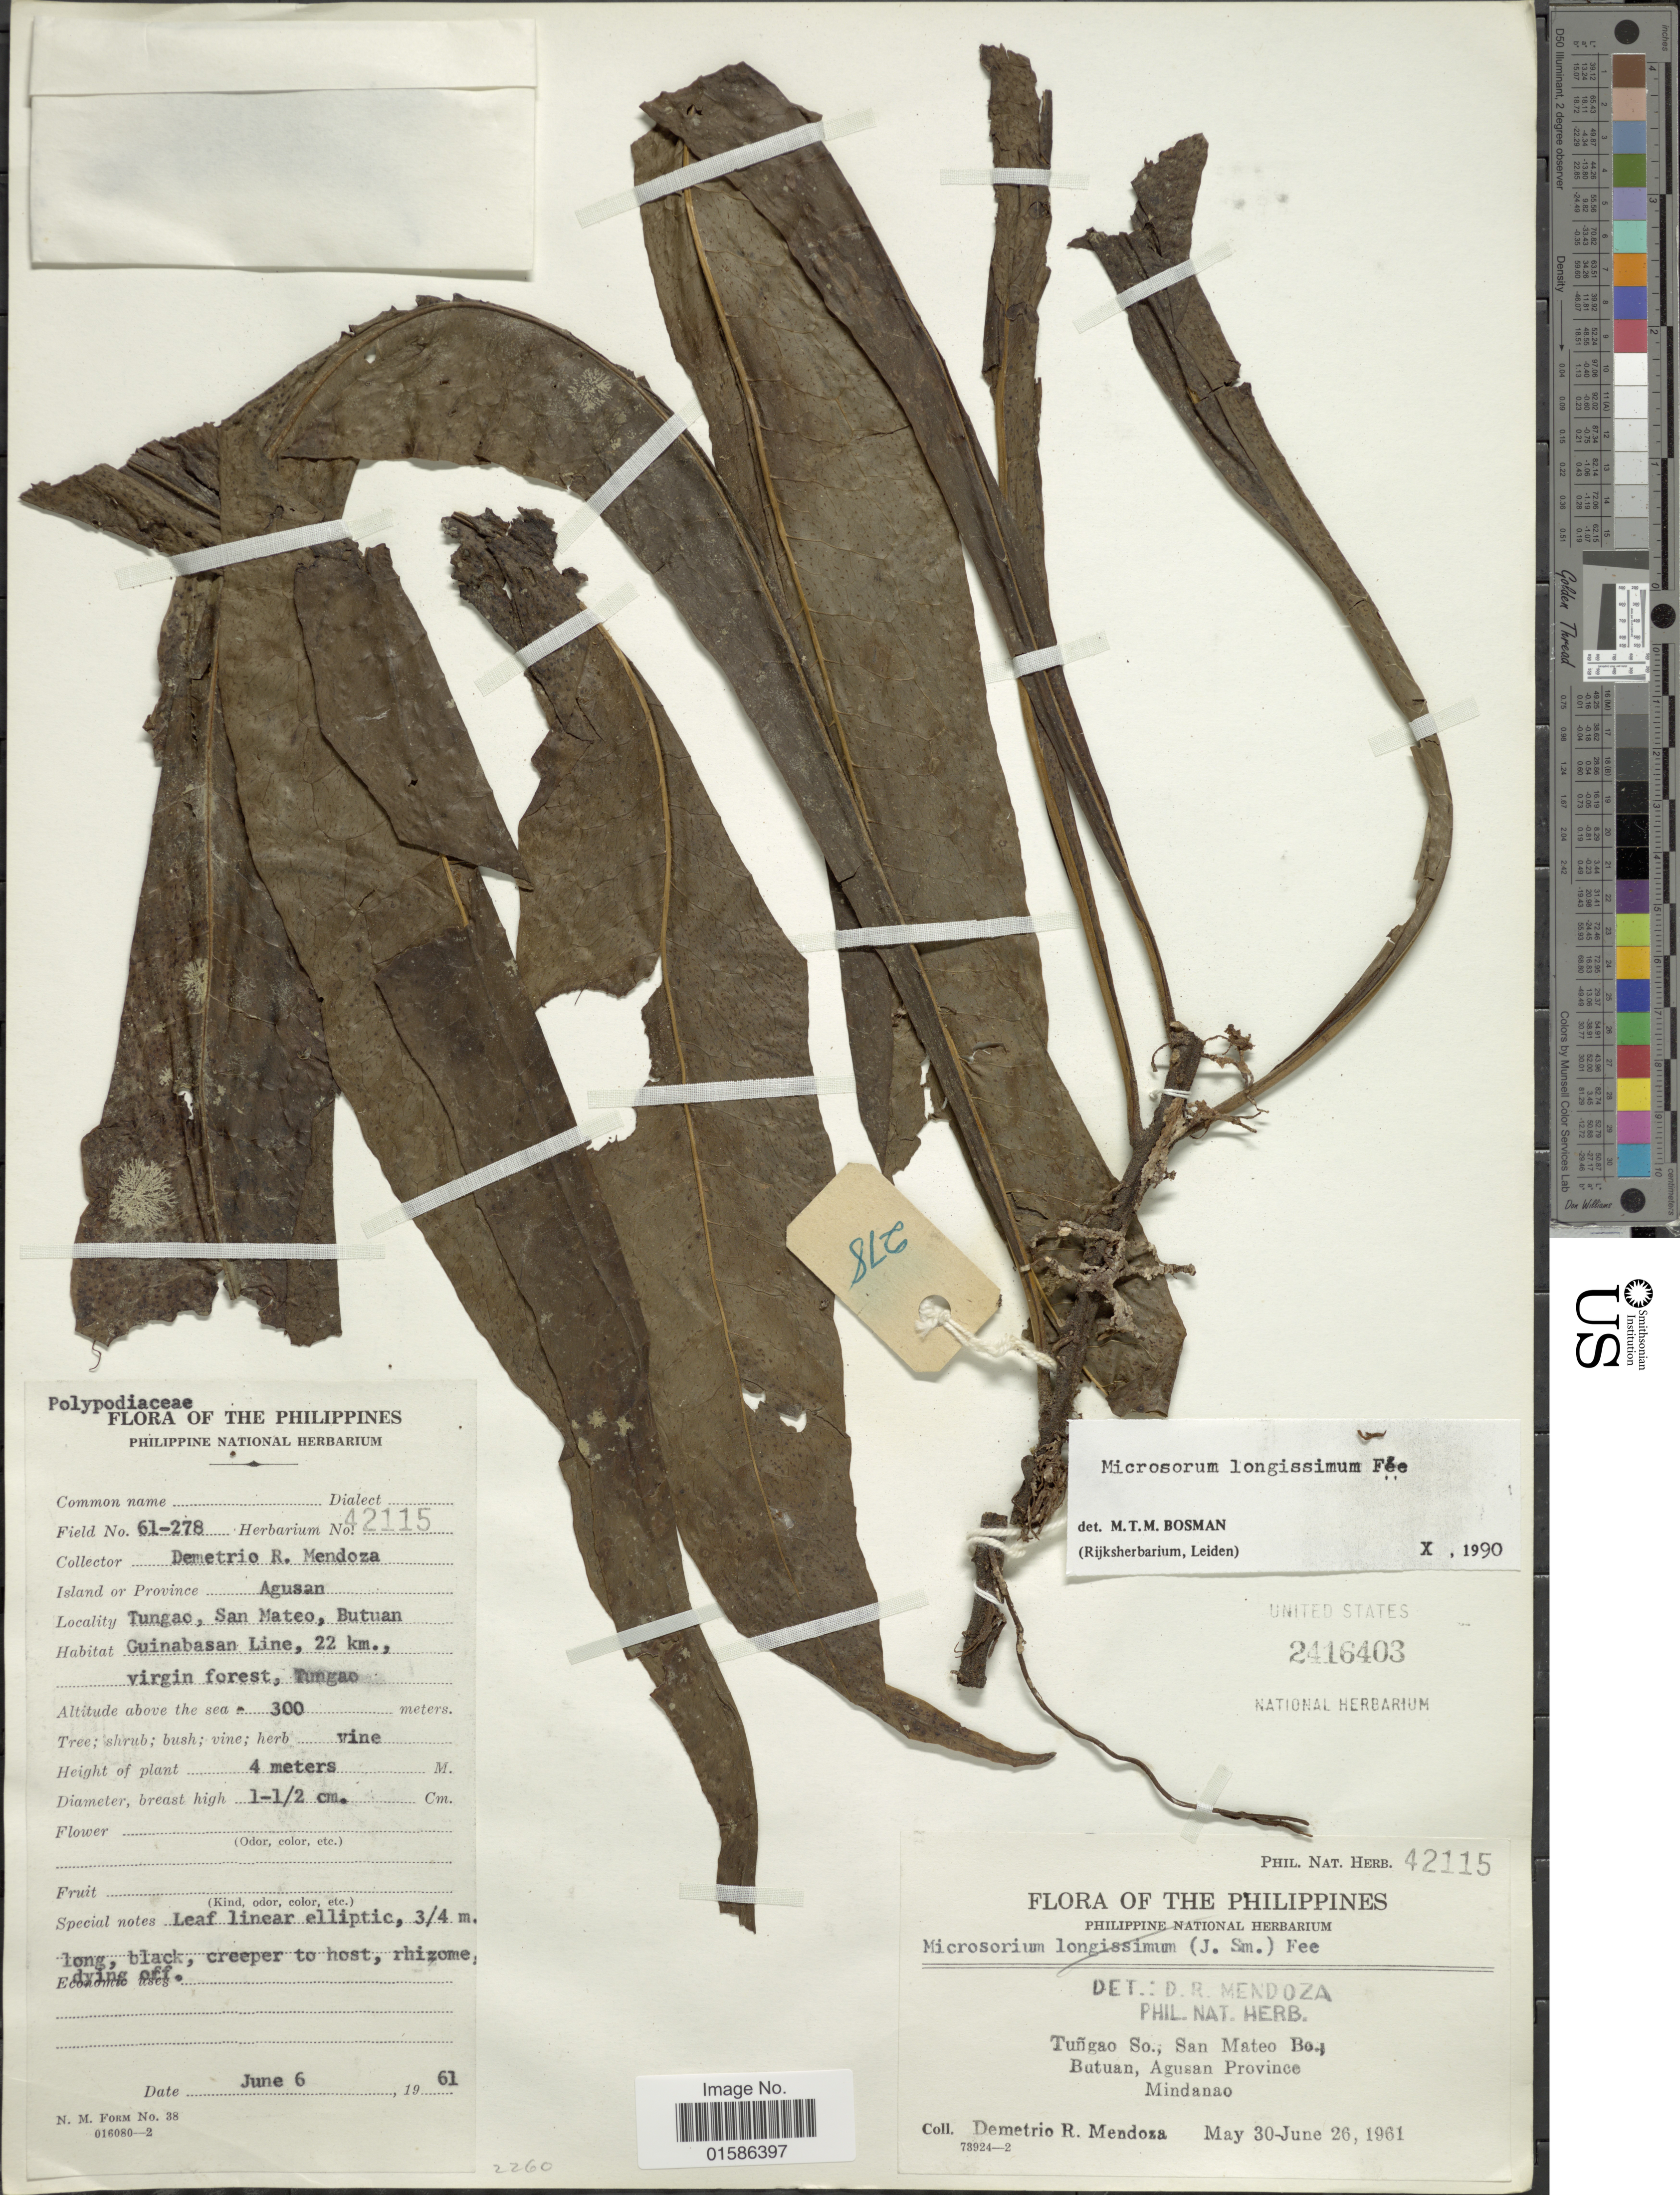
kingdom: Plantae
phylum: Tracheophyta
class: Polypodiopsida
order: Polypodiales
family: Polypodiaceae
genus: Microsorum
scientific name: Microsorum longissimum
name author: Fée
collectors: D. Mendoza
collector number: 61-278/42115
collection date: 1961-06-06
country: Philippines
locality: Island or Province Agusan, Tungai, San Mateo, Butuan, Guinabasan Line, 22 km., virgin forest, Tungao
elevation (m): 300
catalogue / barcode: US 2416403